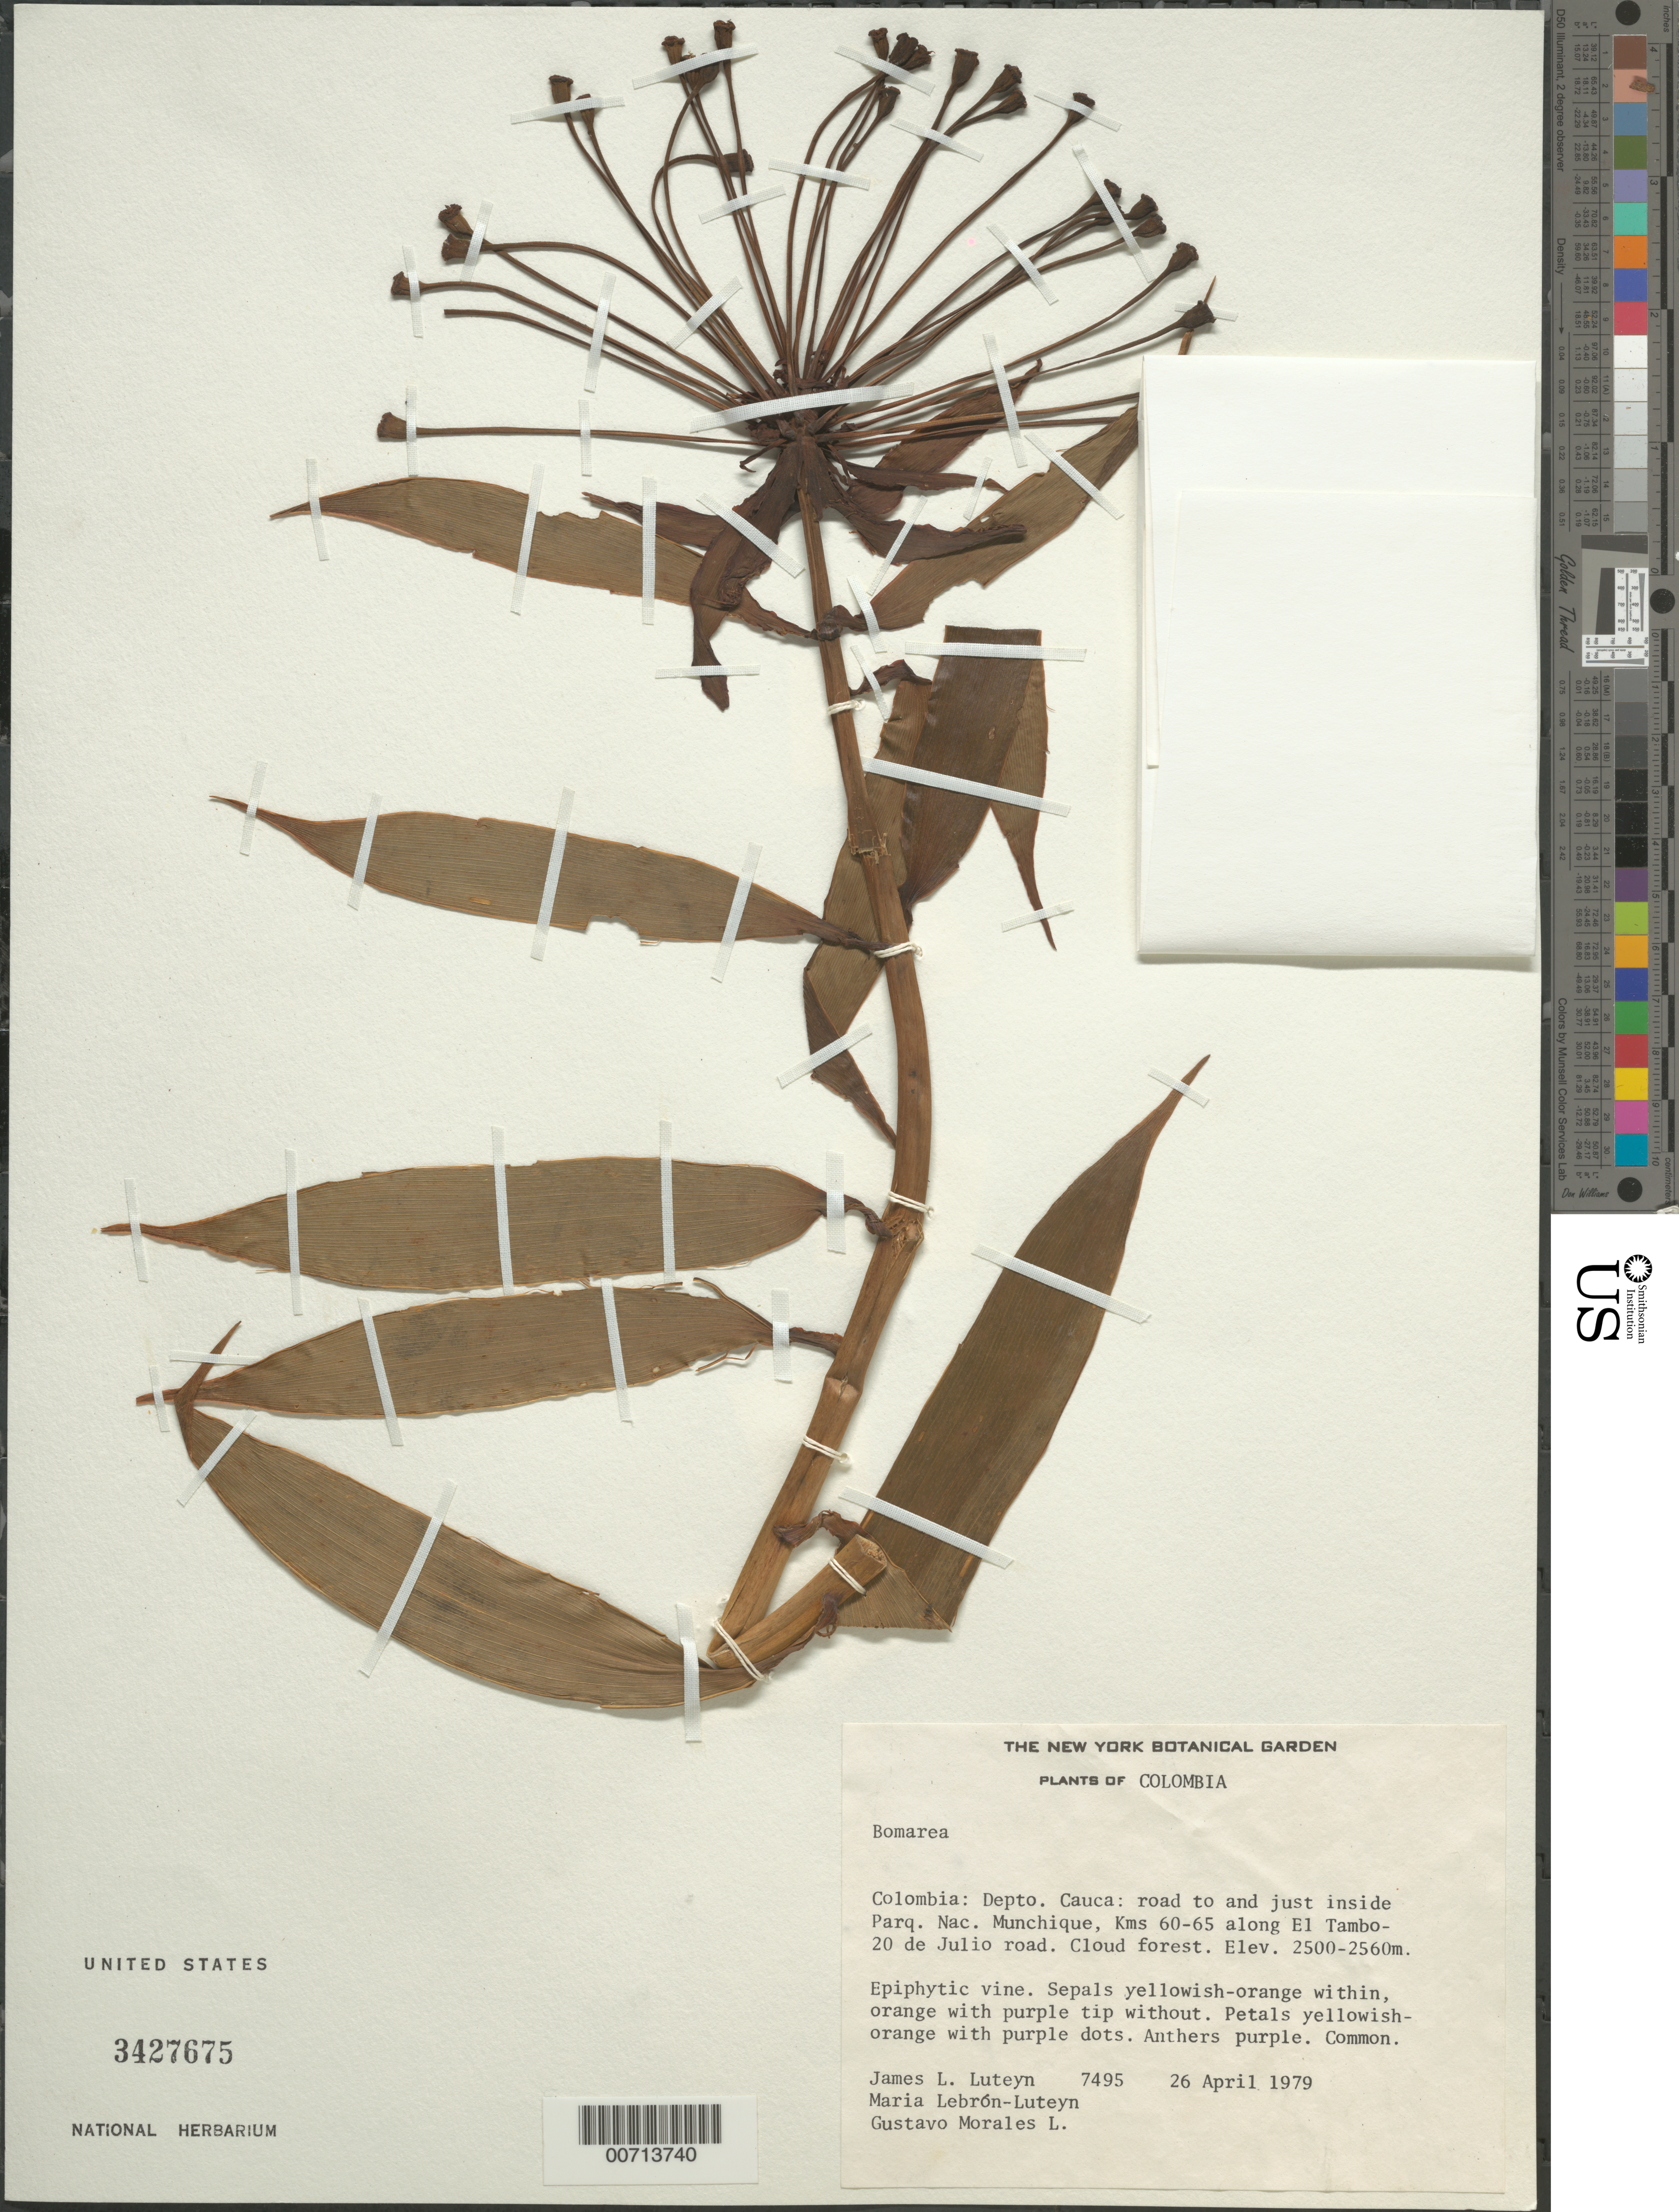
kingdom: Plantae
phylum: Tracheophyta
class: Liliopsida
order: Liliales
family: Alstroemeriaceae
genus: Bomarea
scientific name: Bomarea sp.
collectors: J. L. Luteyn, M. L. Lebrón-Luteyn & G. Morales L.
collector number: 7495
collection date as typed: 26 Apr 1979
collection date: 1979-04-26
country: Colombia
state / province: Cauca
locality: Parq. Nac. Munchiquek along El Tambo de Julio road.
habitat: Cloud forest.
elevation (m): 2500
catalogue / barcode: US 3427675